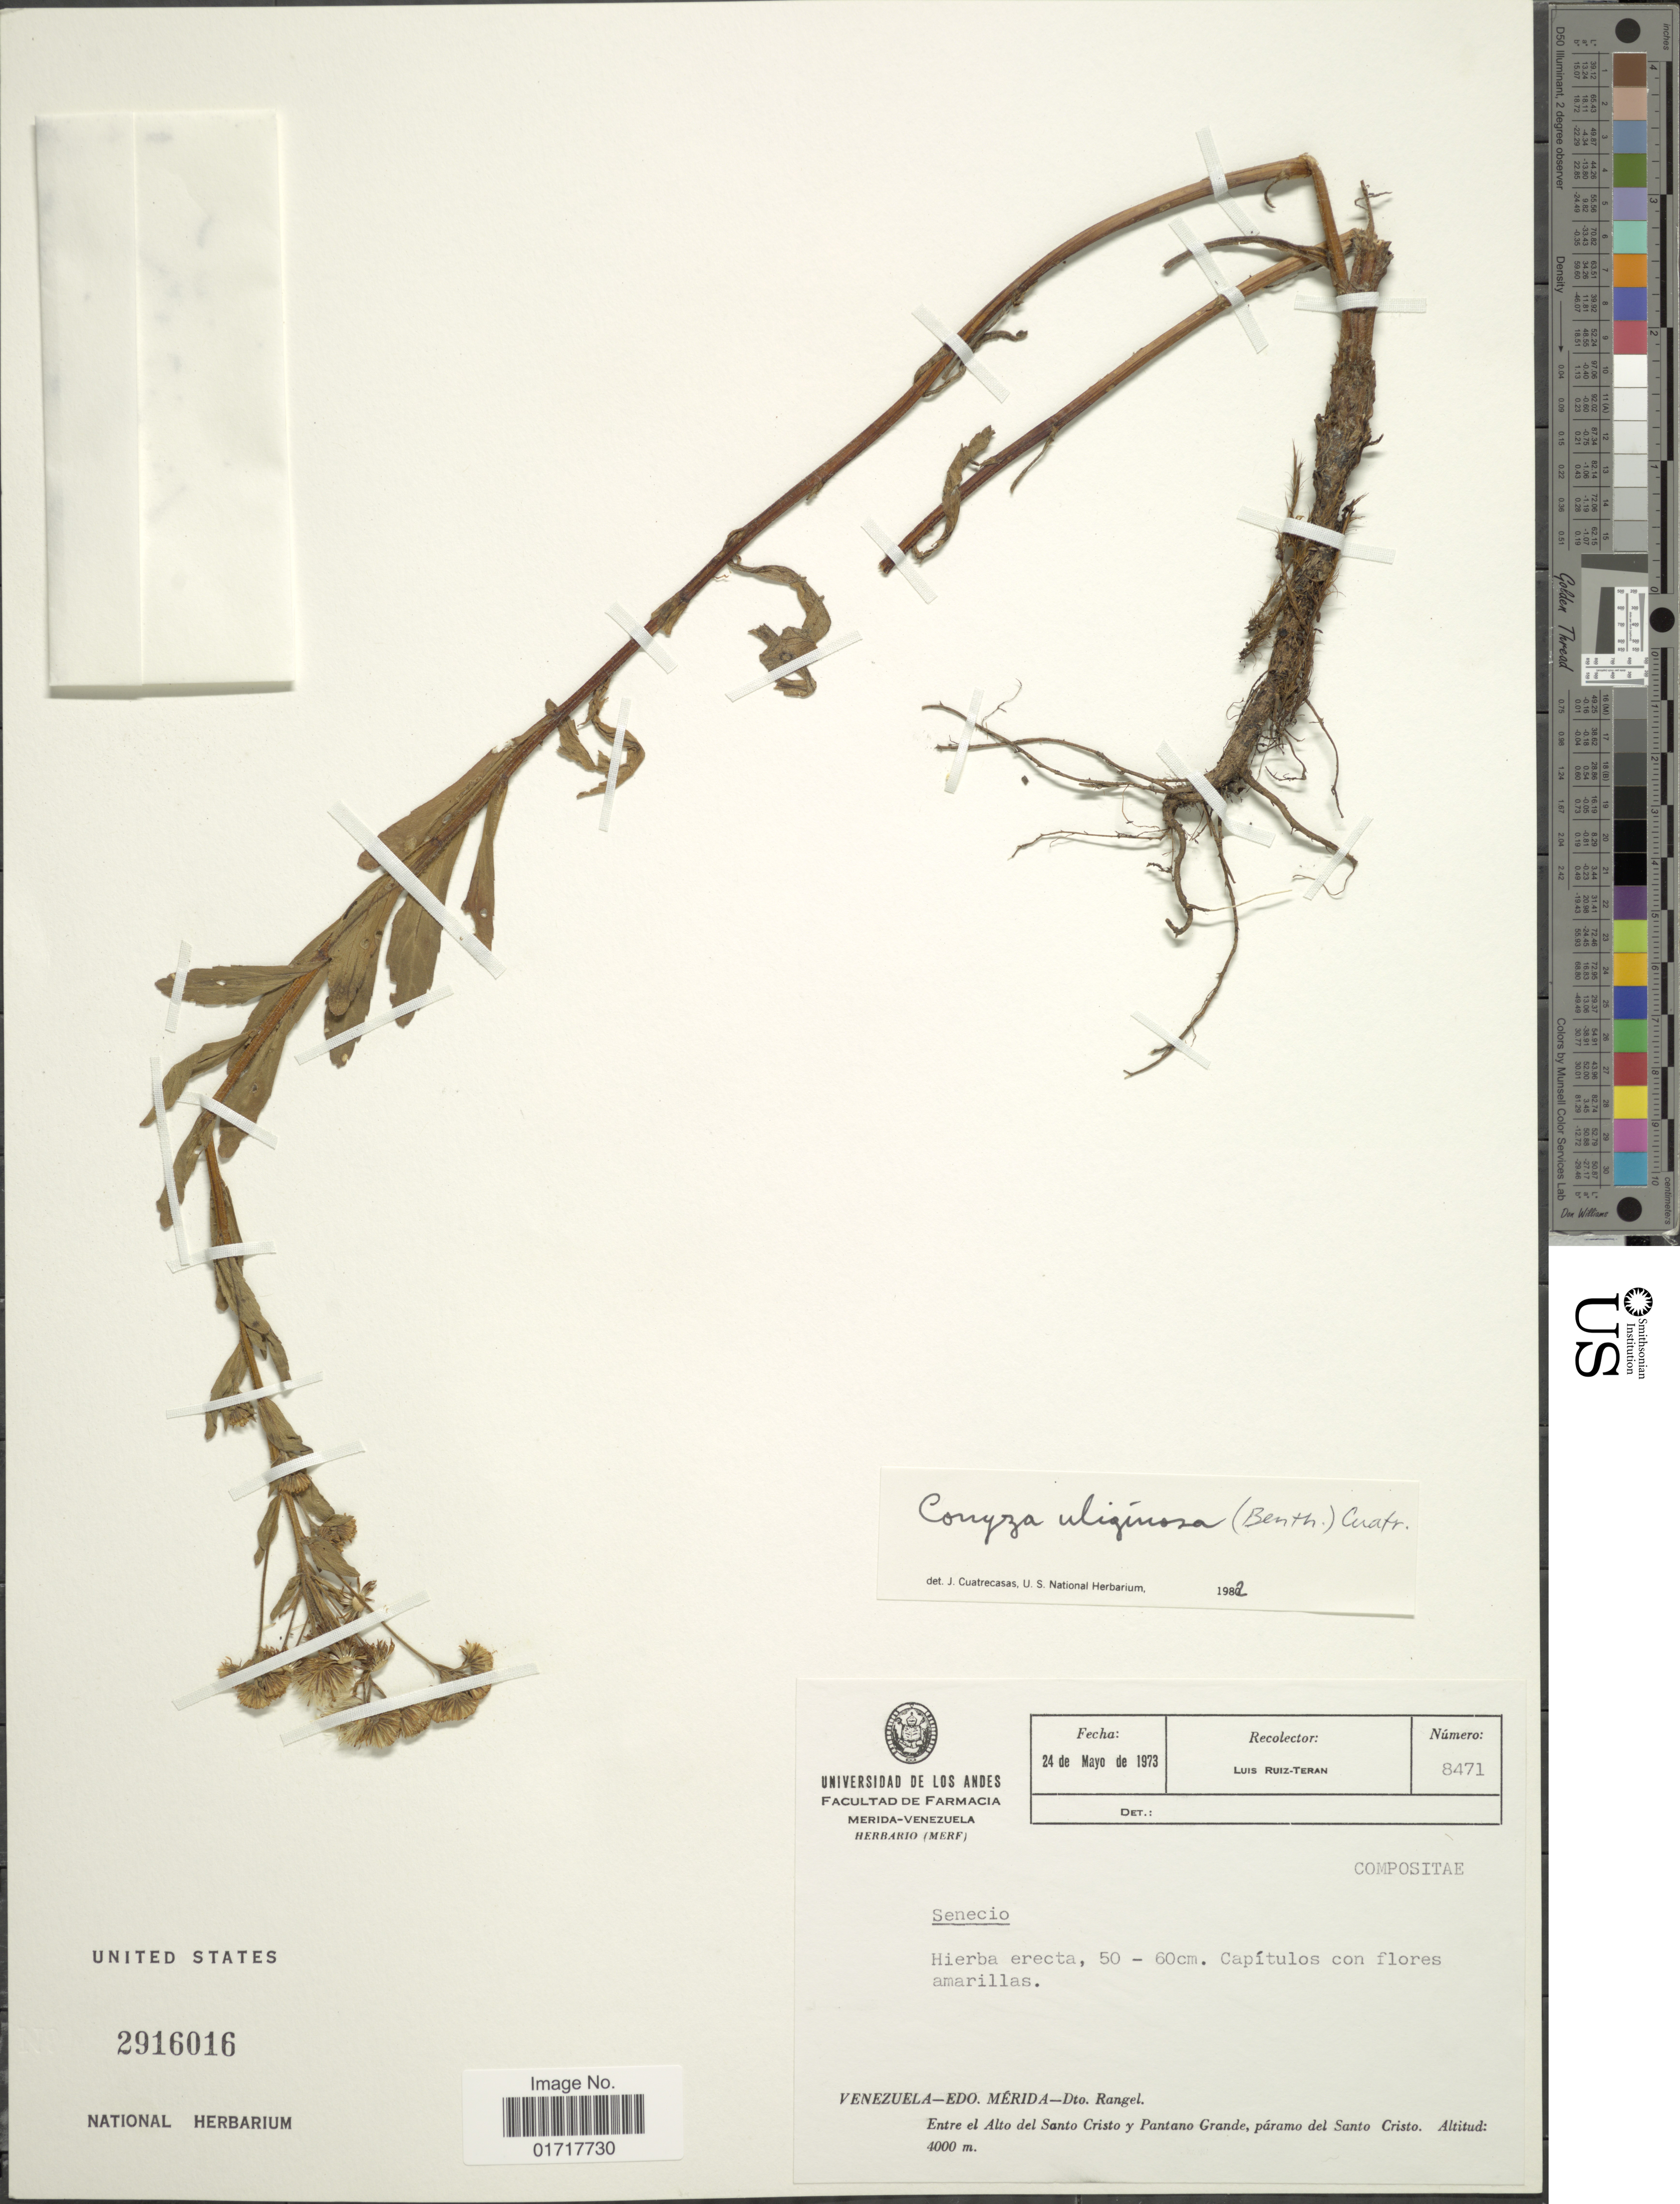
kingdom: Plantae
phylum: Tracheophyta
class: Magnoliopsida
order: Asterales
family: Asteraceae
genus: Conyza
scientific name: Conyza uliginosa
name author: (Benth.) Cuatrec.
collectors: L. E. Ruíz-Terán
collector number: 8471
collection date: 1973-08-24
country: Venezuela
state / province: Mérida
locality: Venezuela- Edo. Merida - Dto. Rangel, Entre el Alto del Santo Cristo y Pantano Grande, paramo del Santo Cristo.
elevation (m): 4000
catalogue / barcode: US 2916016